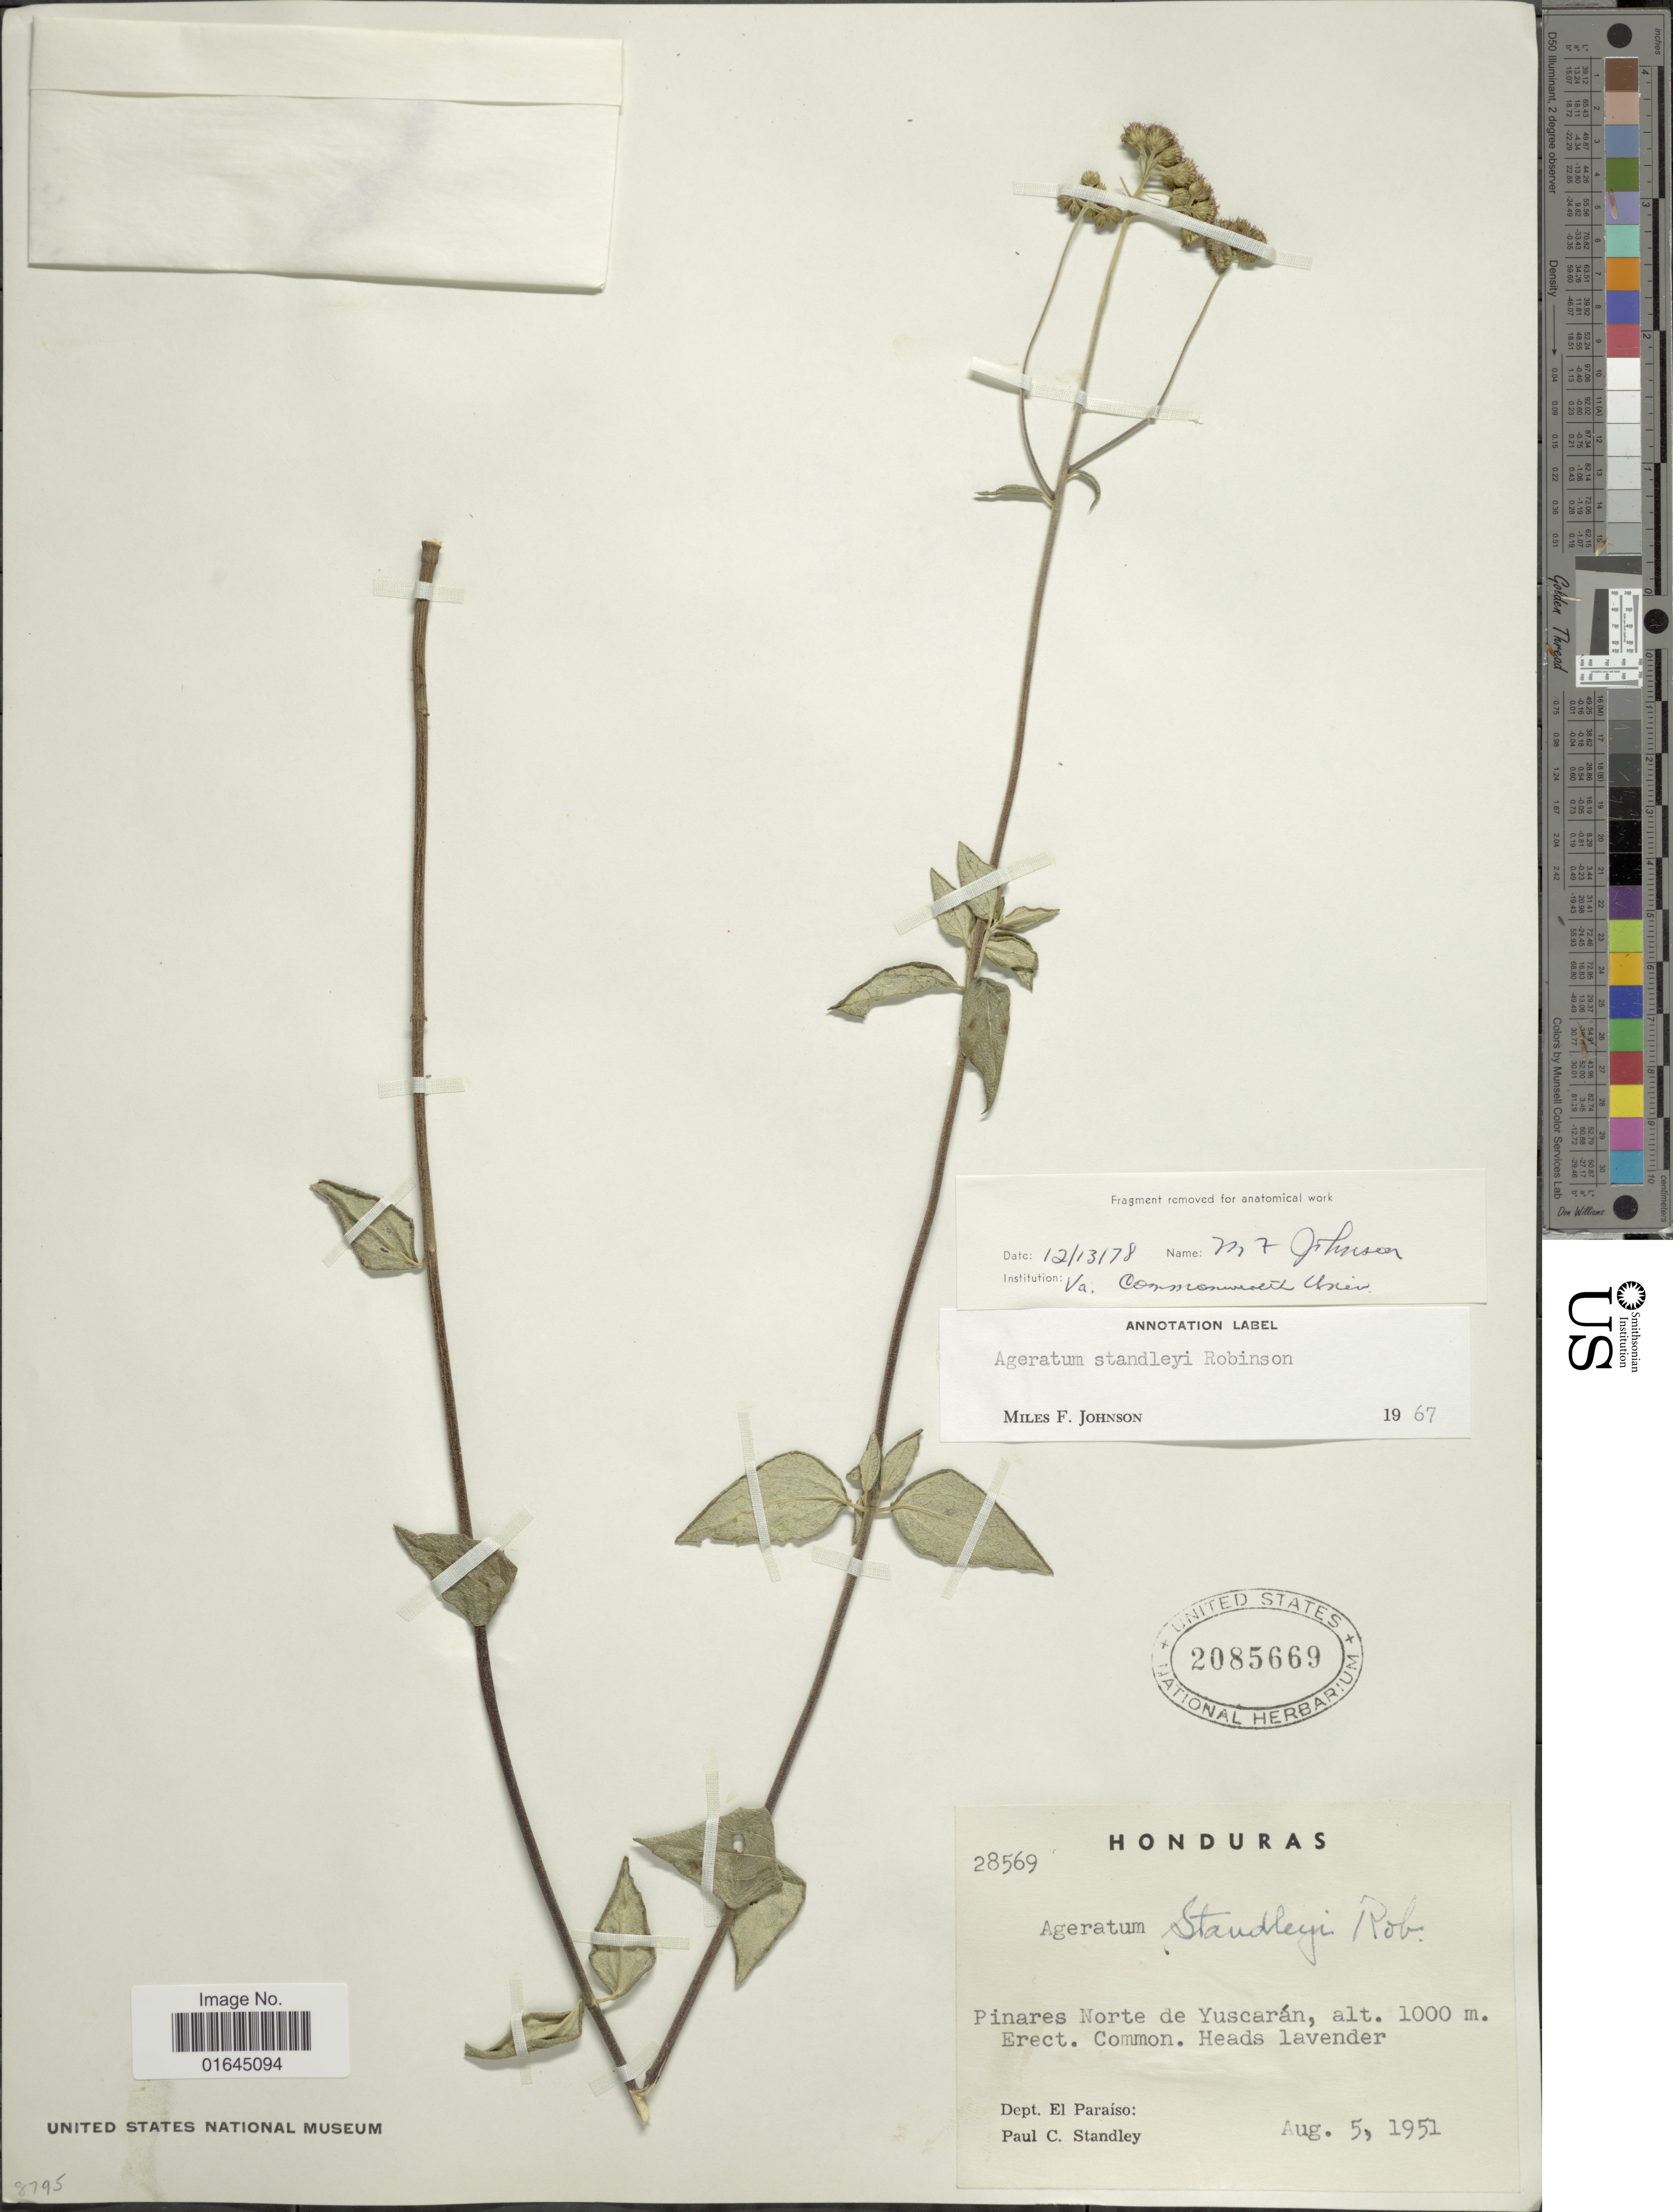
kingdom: Plantae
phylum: Tracheophyta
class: Magnoliopsida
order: Asterales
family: Asteraceae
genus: Ageratum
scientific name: Ageratum standleyi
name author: B.L. Rob.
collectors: P. C. Standley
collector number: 28569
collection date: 1951-08-05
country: Honduras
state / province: El Paraíso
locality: Dept. El Paraíso, Pinares Norte de Yuscarán.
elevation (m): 1000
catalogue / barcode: US 2085669